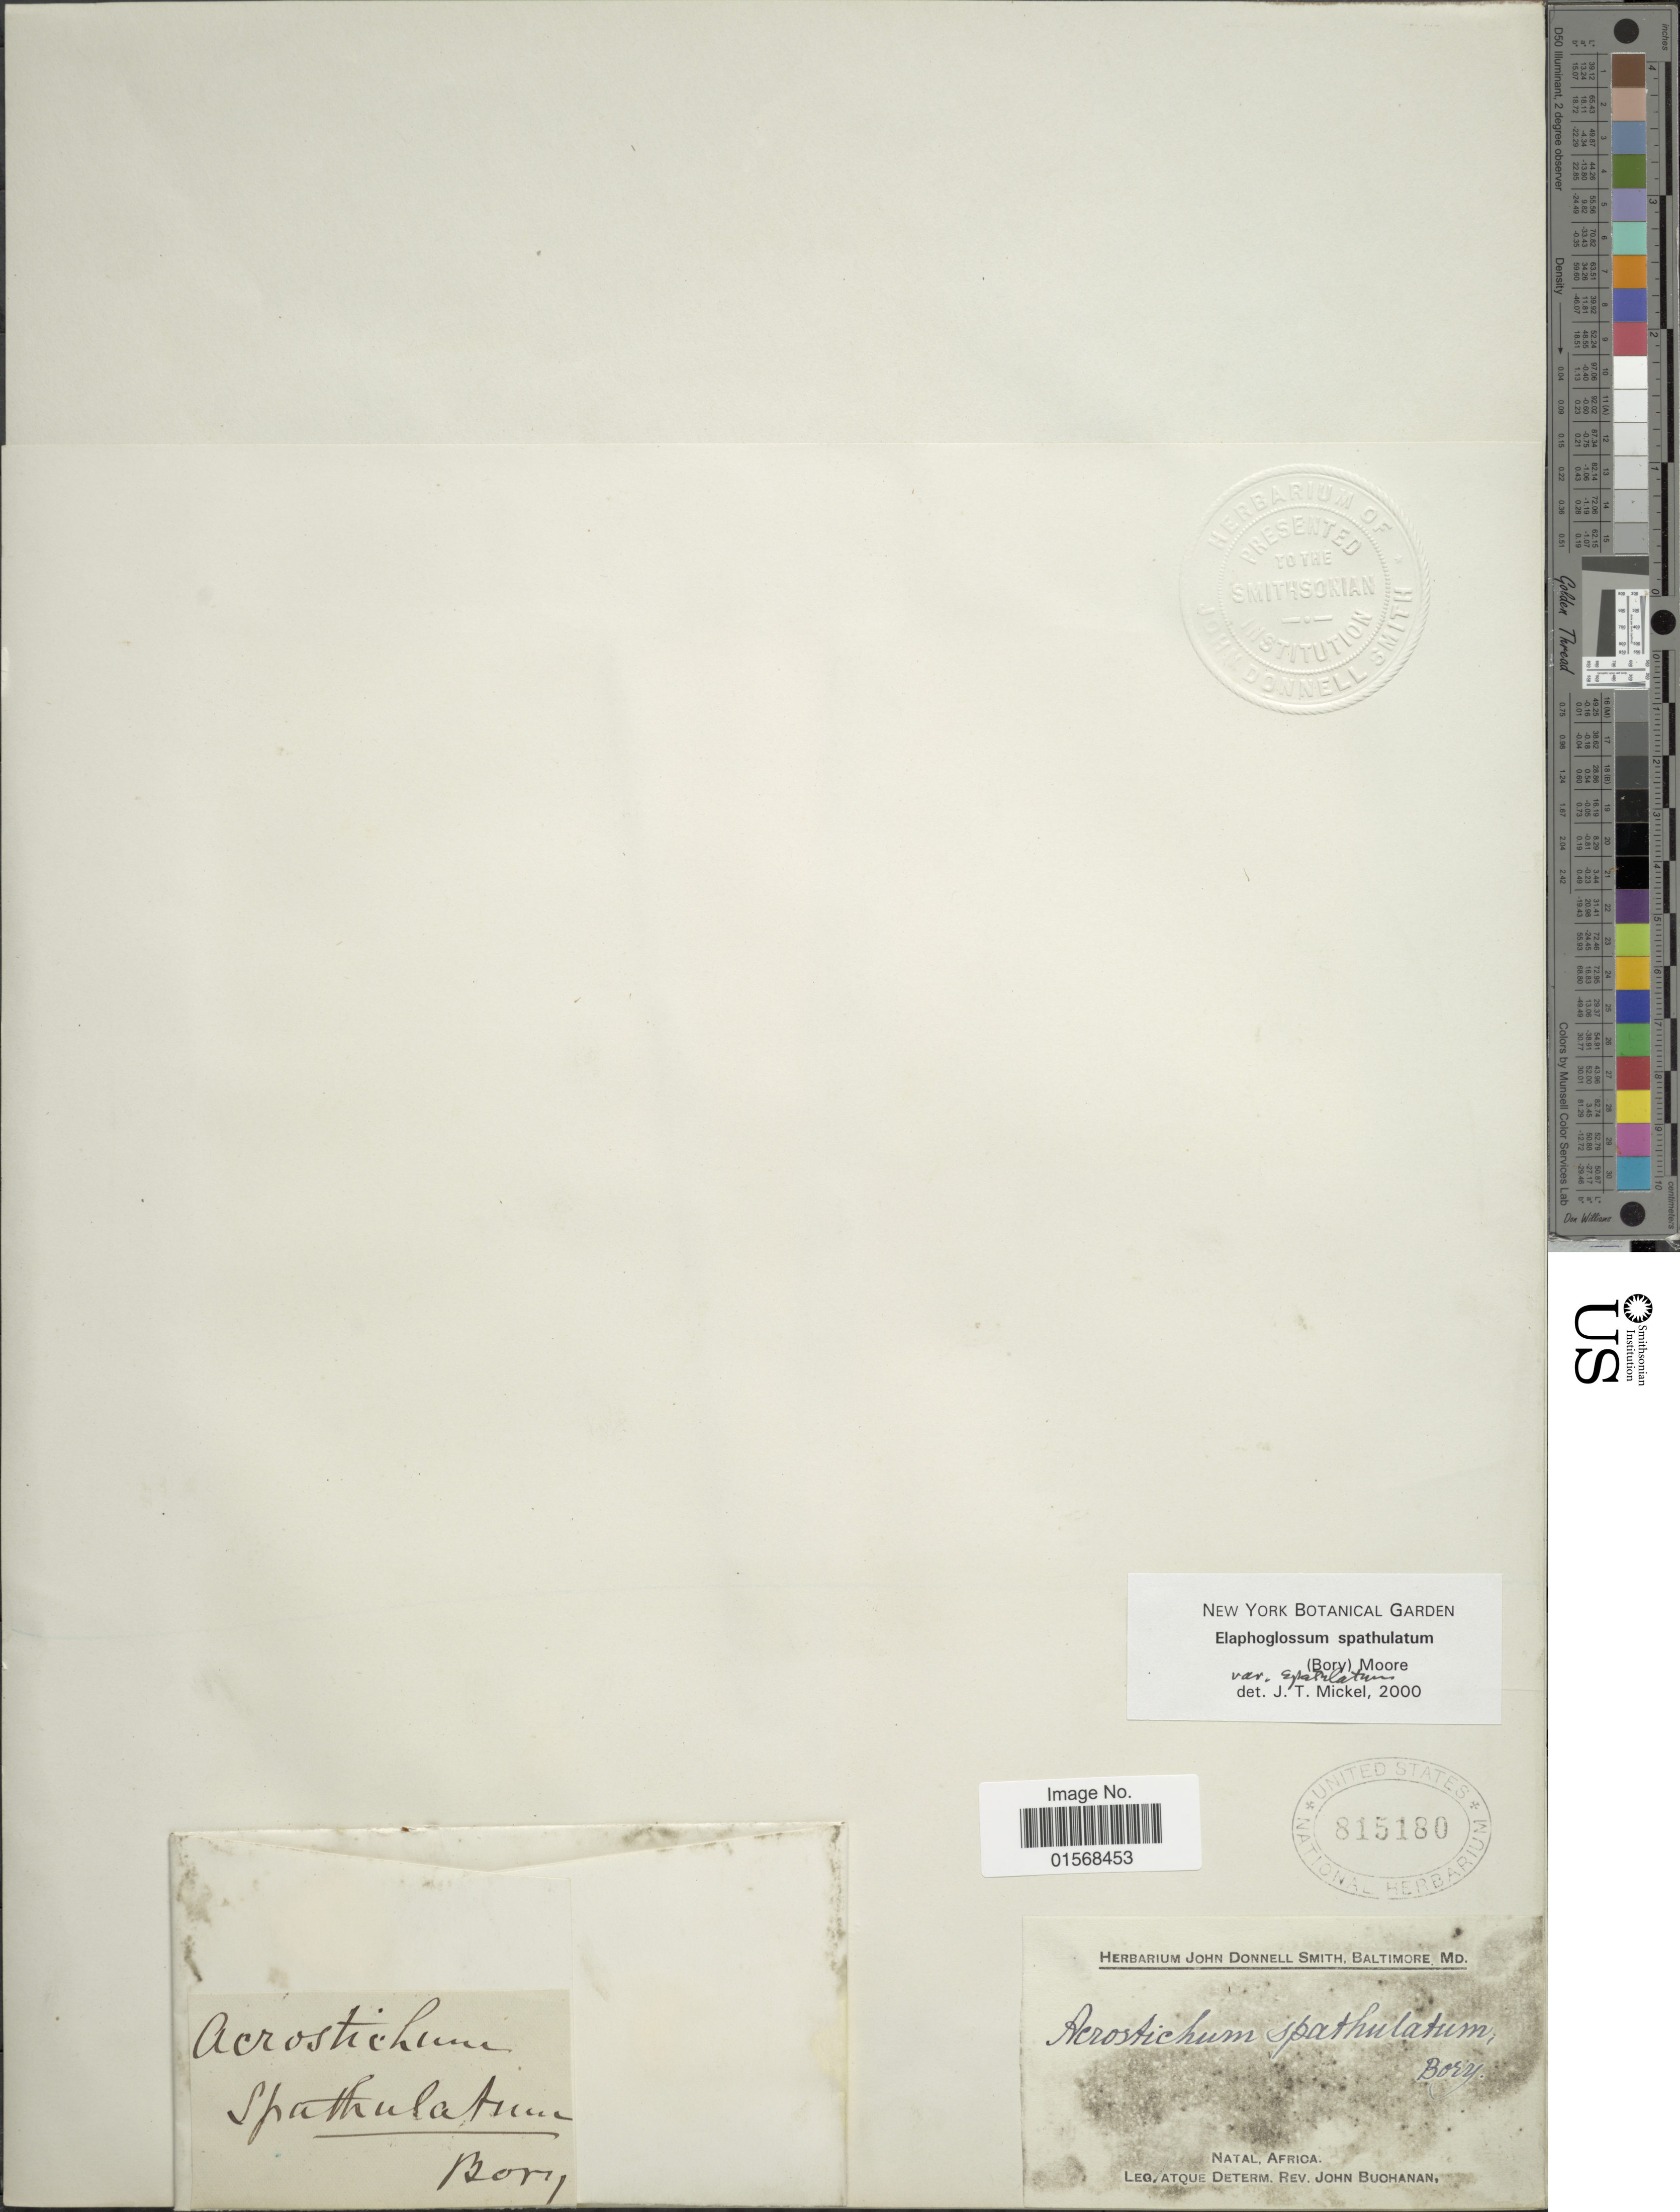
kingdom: Plantae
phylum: Tracheophyta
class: Polypodiopsida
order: Polypodiales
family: Dryopteridaceae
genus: Elaphoglossum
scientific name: Elaphoglossum spathulatum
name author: (Bory) T. Moore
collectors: J. Buchanan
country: South Africa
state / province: KwaZulu-Natal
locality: Natal. Africa.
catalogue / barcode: US 815180